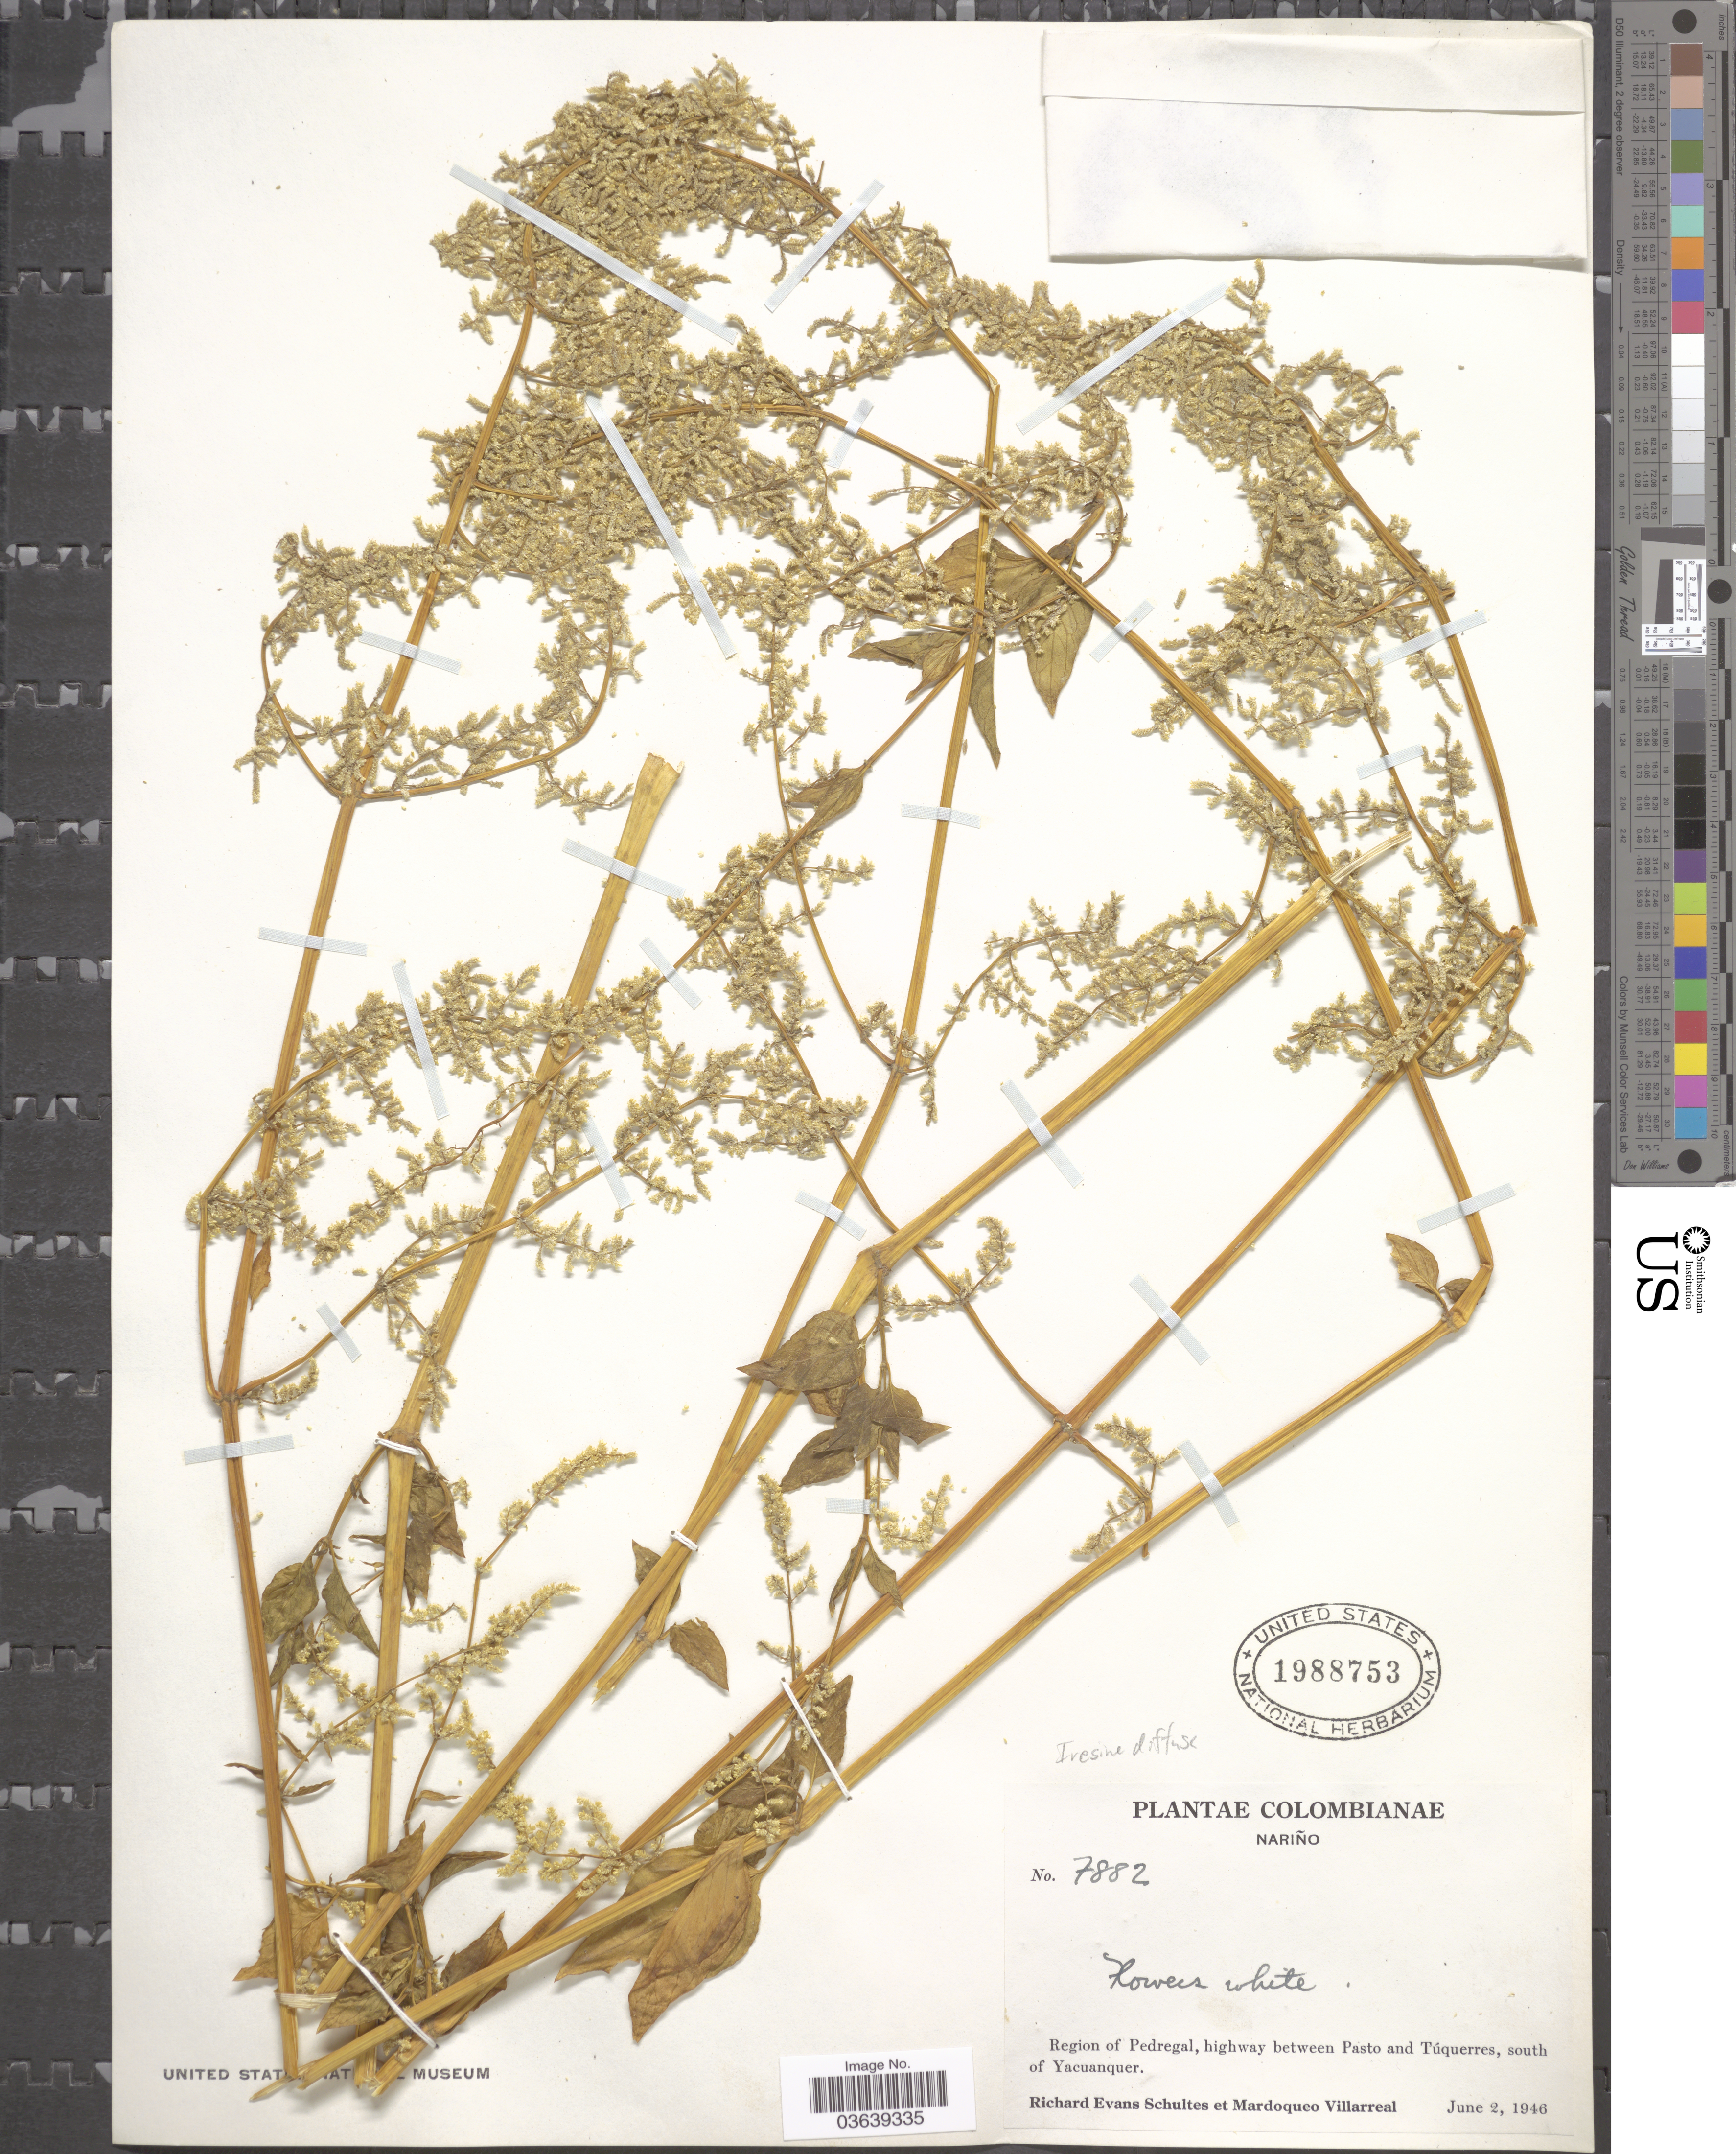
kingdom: Plantae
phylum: Tracheophyta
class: Magnoliopsida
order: Caryophyllales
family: Amaranthaceae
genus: Iresine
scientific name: Iresine celosia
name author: L.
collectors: R. E. Schultes & M. Villarreal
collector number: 7882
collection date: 1946-06-02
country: Colombia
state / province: Nariño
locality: Region of Pedregal, highway between Pasto and Tuquerres, south of Yacuanquer.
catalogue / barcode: US 1988753